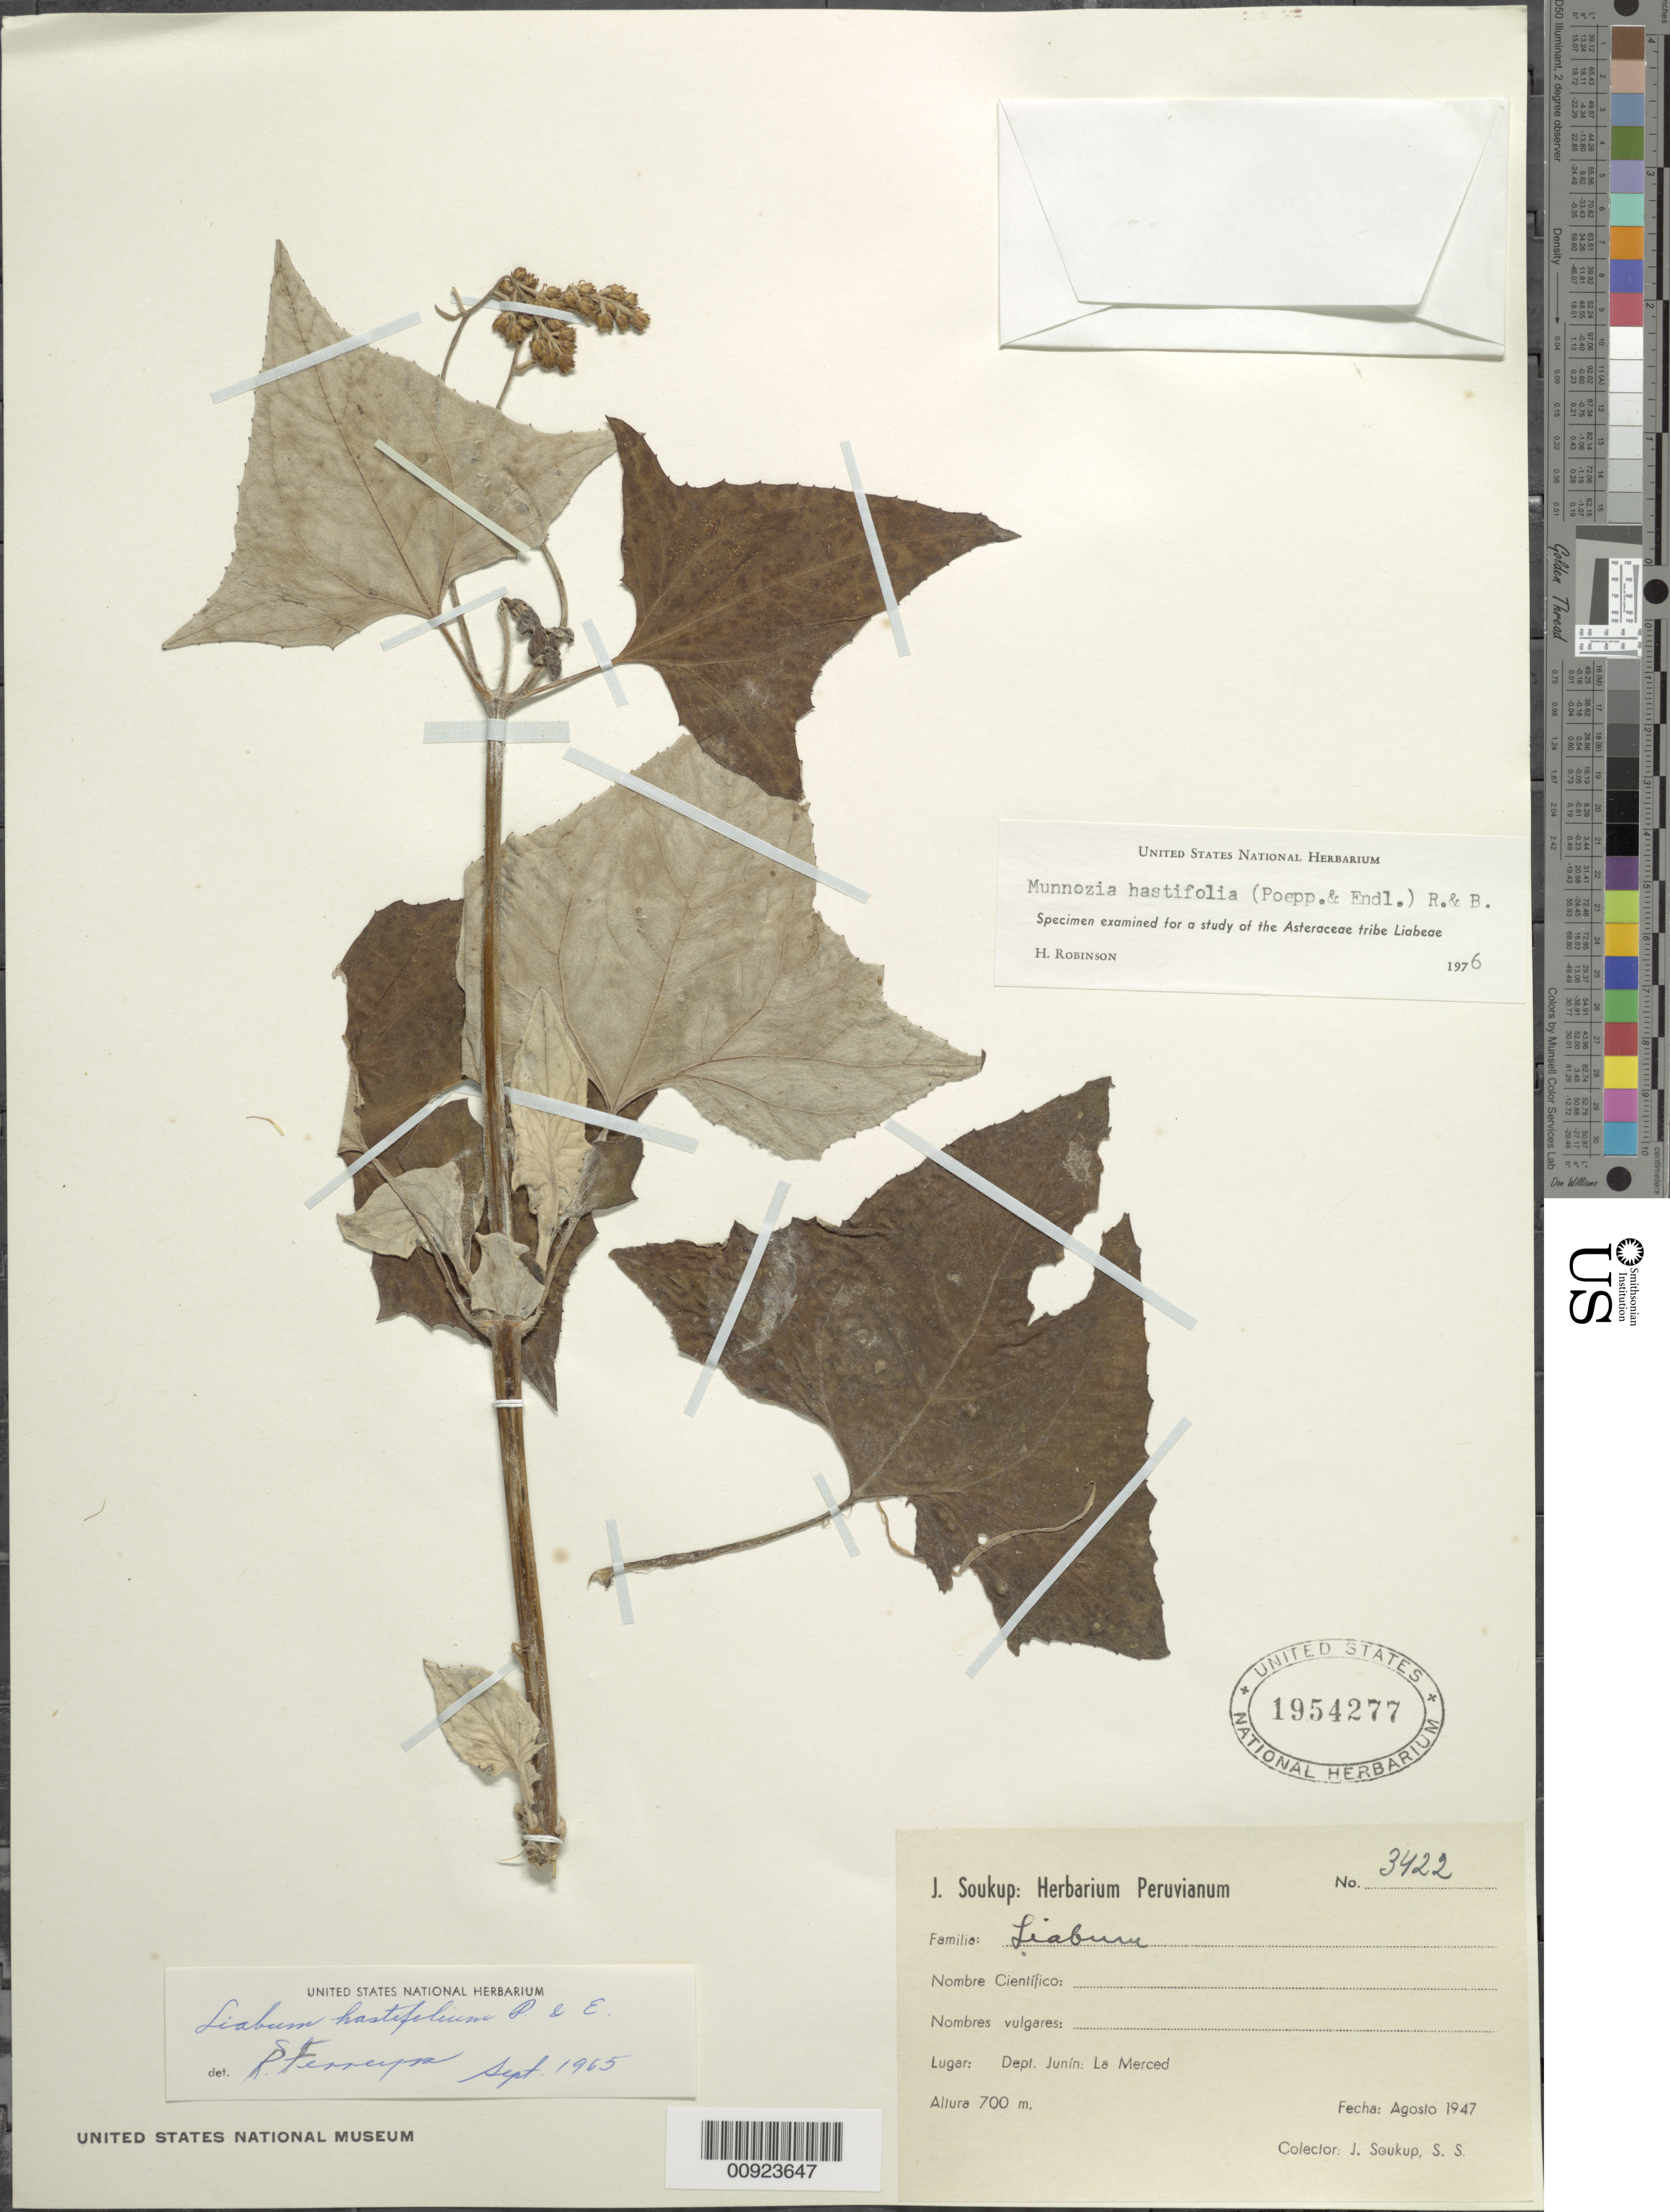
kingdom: Plantae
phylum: Tracheophyta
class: Magnoliopsida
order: Asterales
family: Asteraceae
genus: Munnozia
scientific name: Munnozia hastifolia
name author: (Poepp.) H. Rob. & Brettell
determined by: Robinson, Harold E., (US)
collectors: J. J. Soukup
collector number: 3422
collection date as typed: August 1947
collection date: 1947-08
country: Peru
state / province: Junín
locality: La Merced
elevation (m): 700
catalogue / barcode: US 1954277